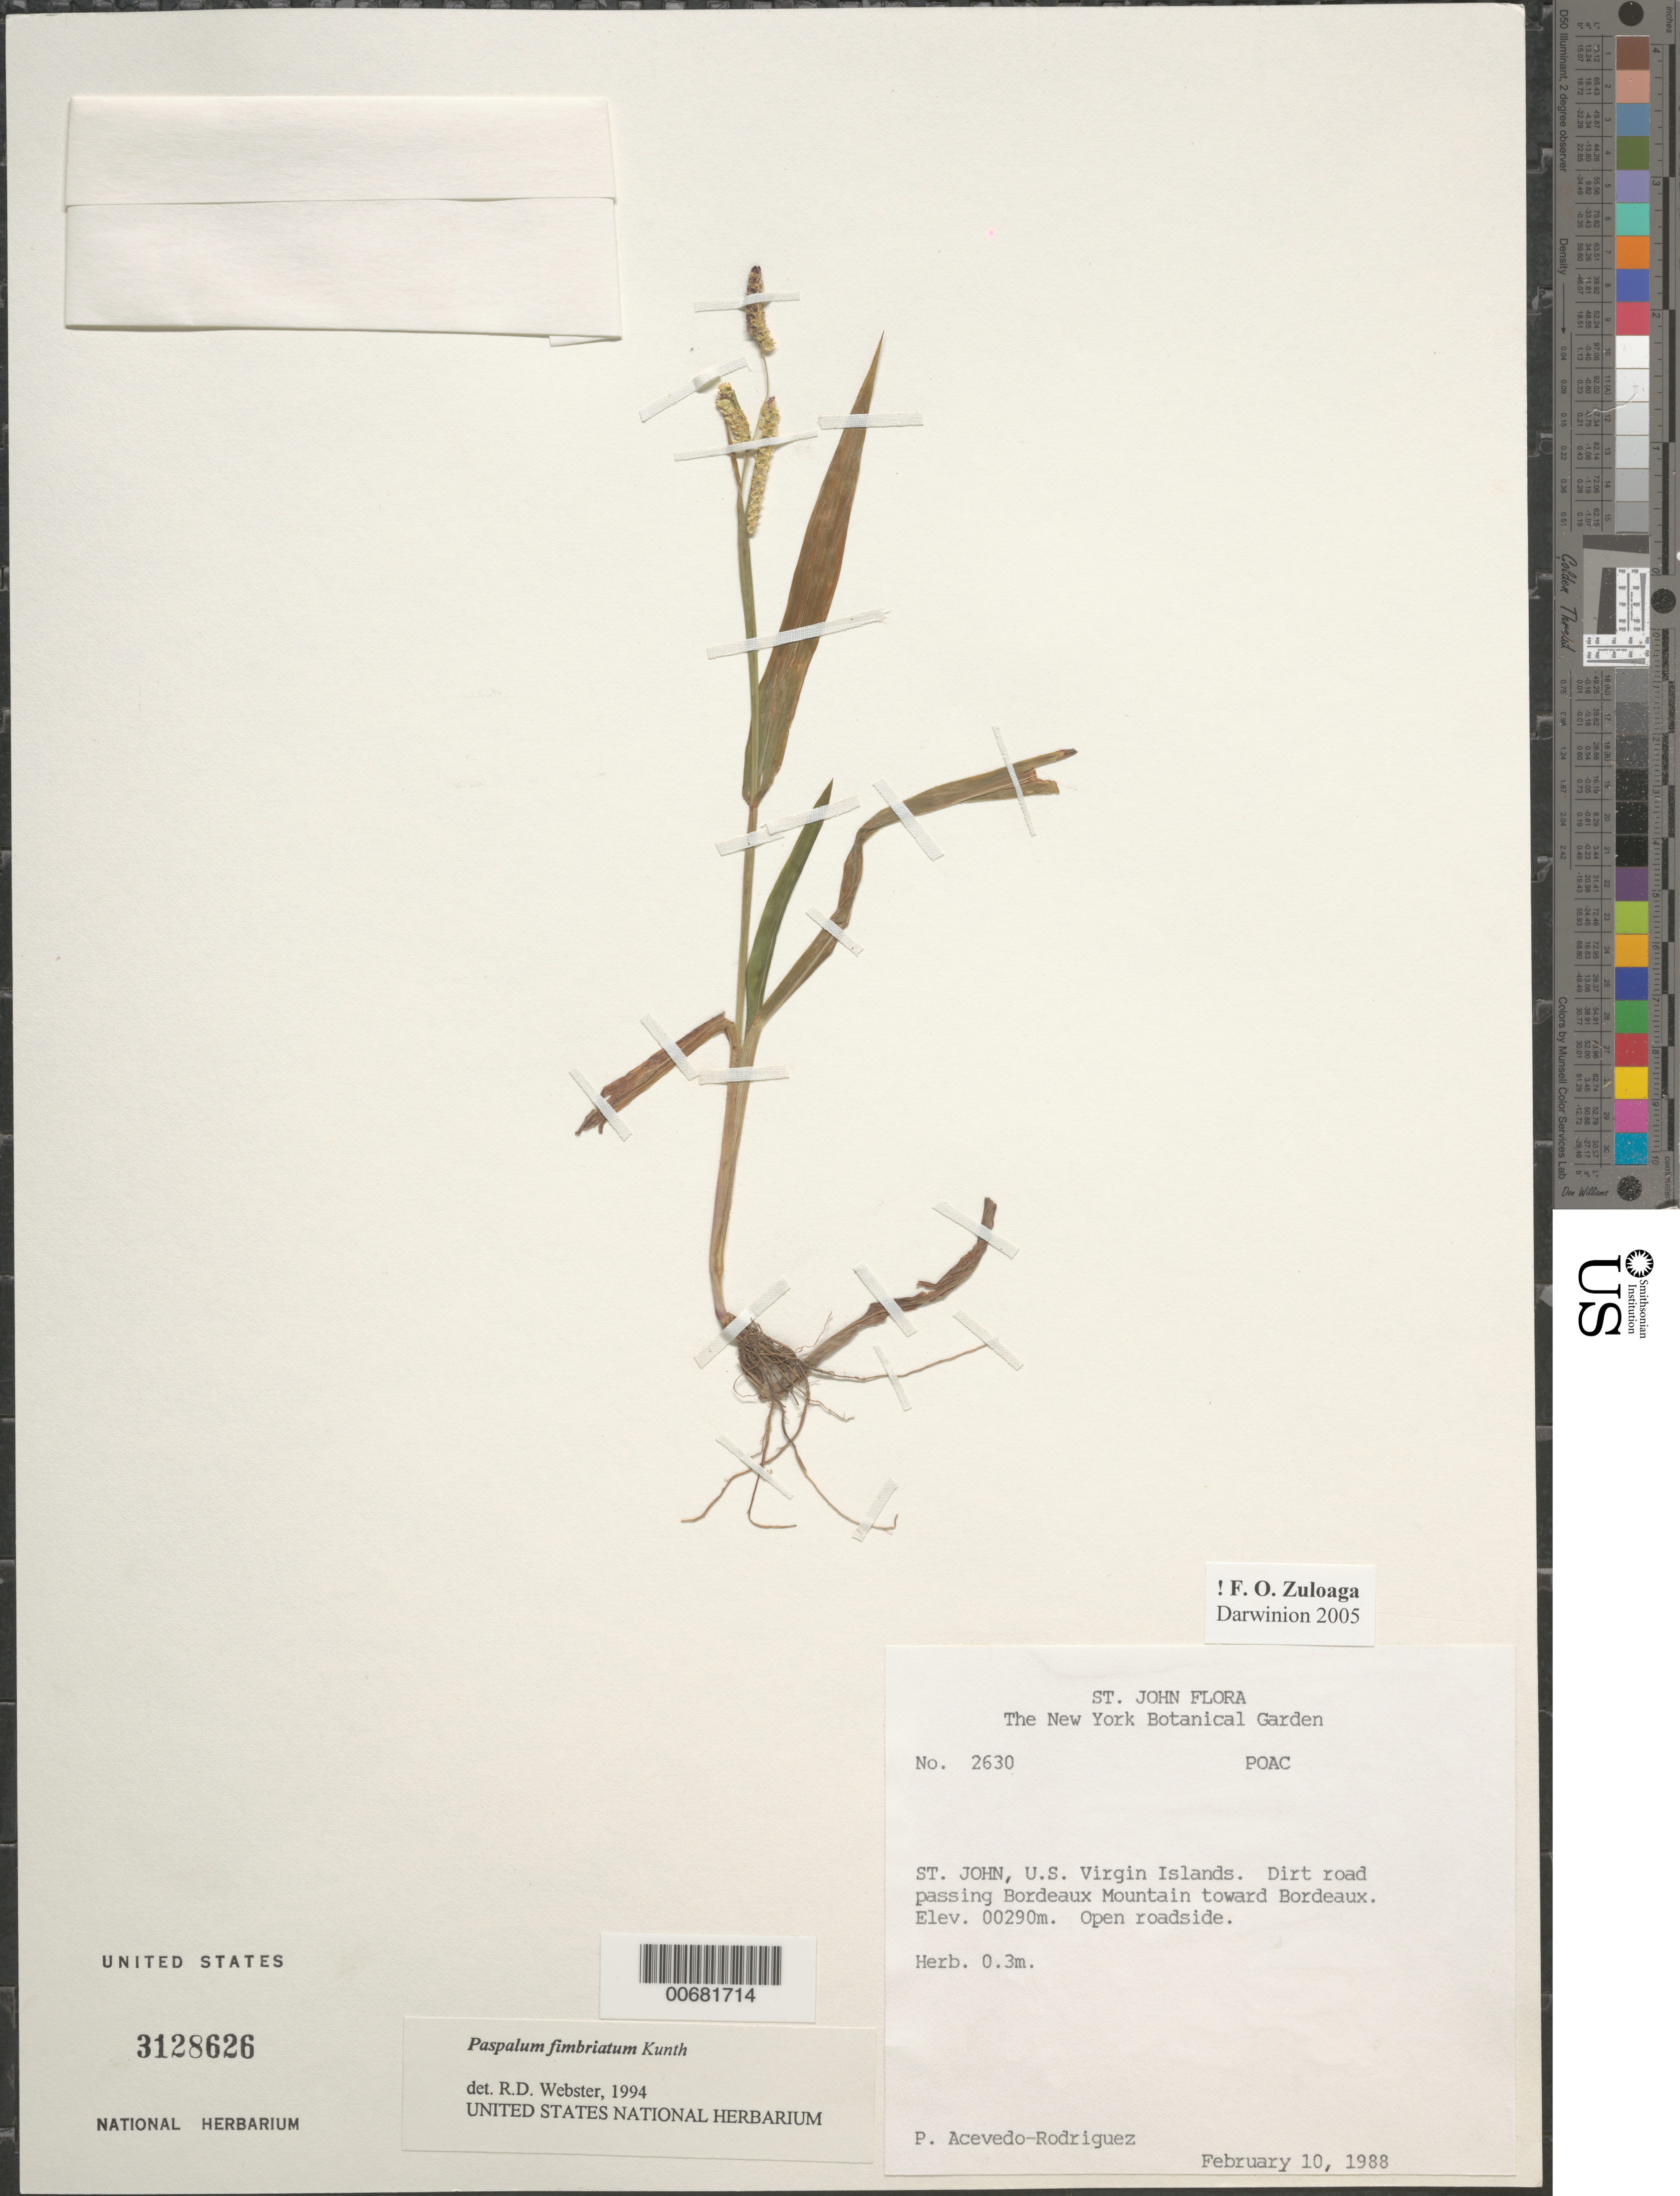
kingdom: Plantae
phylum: Tracheophyta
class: Liliopsida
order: Poales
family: Poaceae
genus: Paspalum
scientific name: Paspalum fimbriatum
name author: Kunth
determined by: Webster, Robert D.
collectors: P. Acevedo-Rodr.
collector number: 2630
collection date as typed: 10 Feb 1988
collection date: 1988-02-10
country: U.S. Virgin Islands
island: St. John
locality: Dirt road passing Bordeaux Mountain toward Bordeaux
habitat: Open roadside.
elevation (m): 290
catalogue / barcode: US 3128626